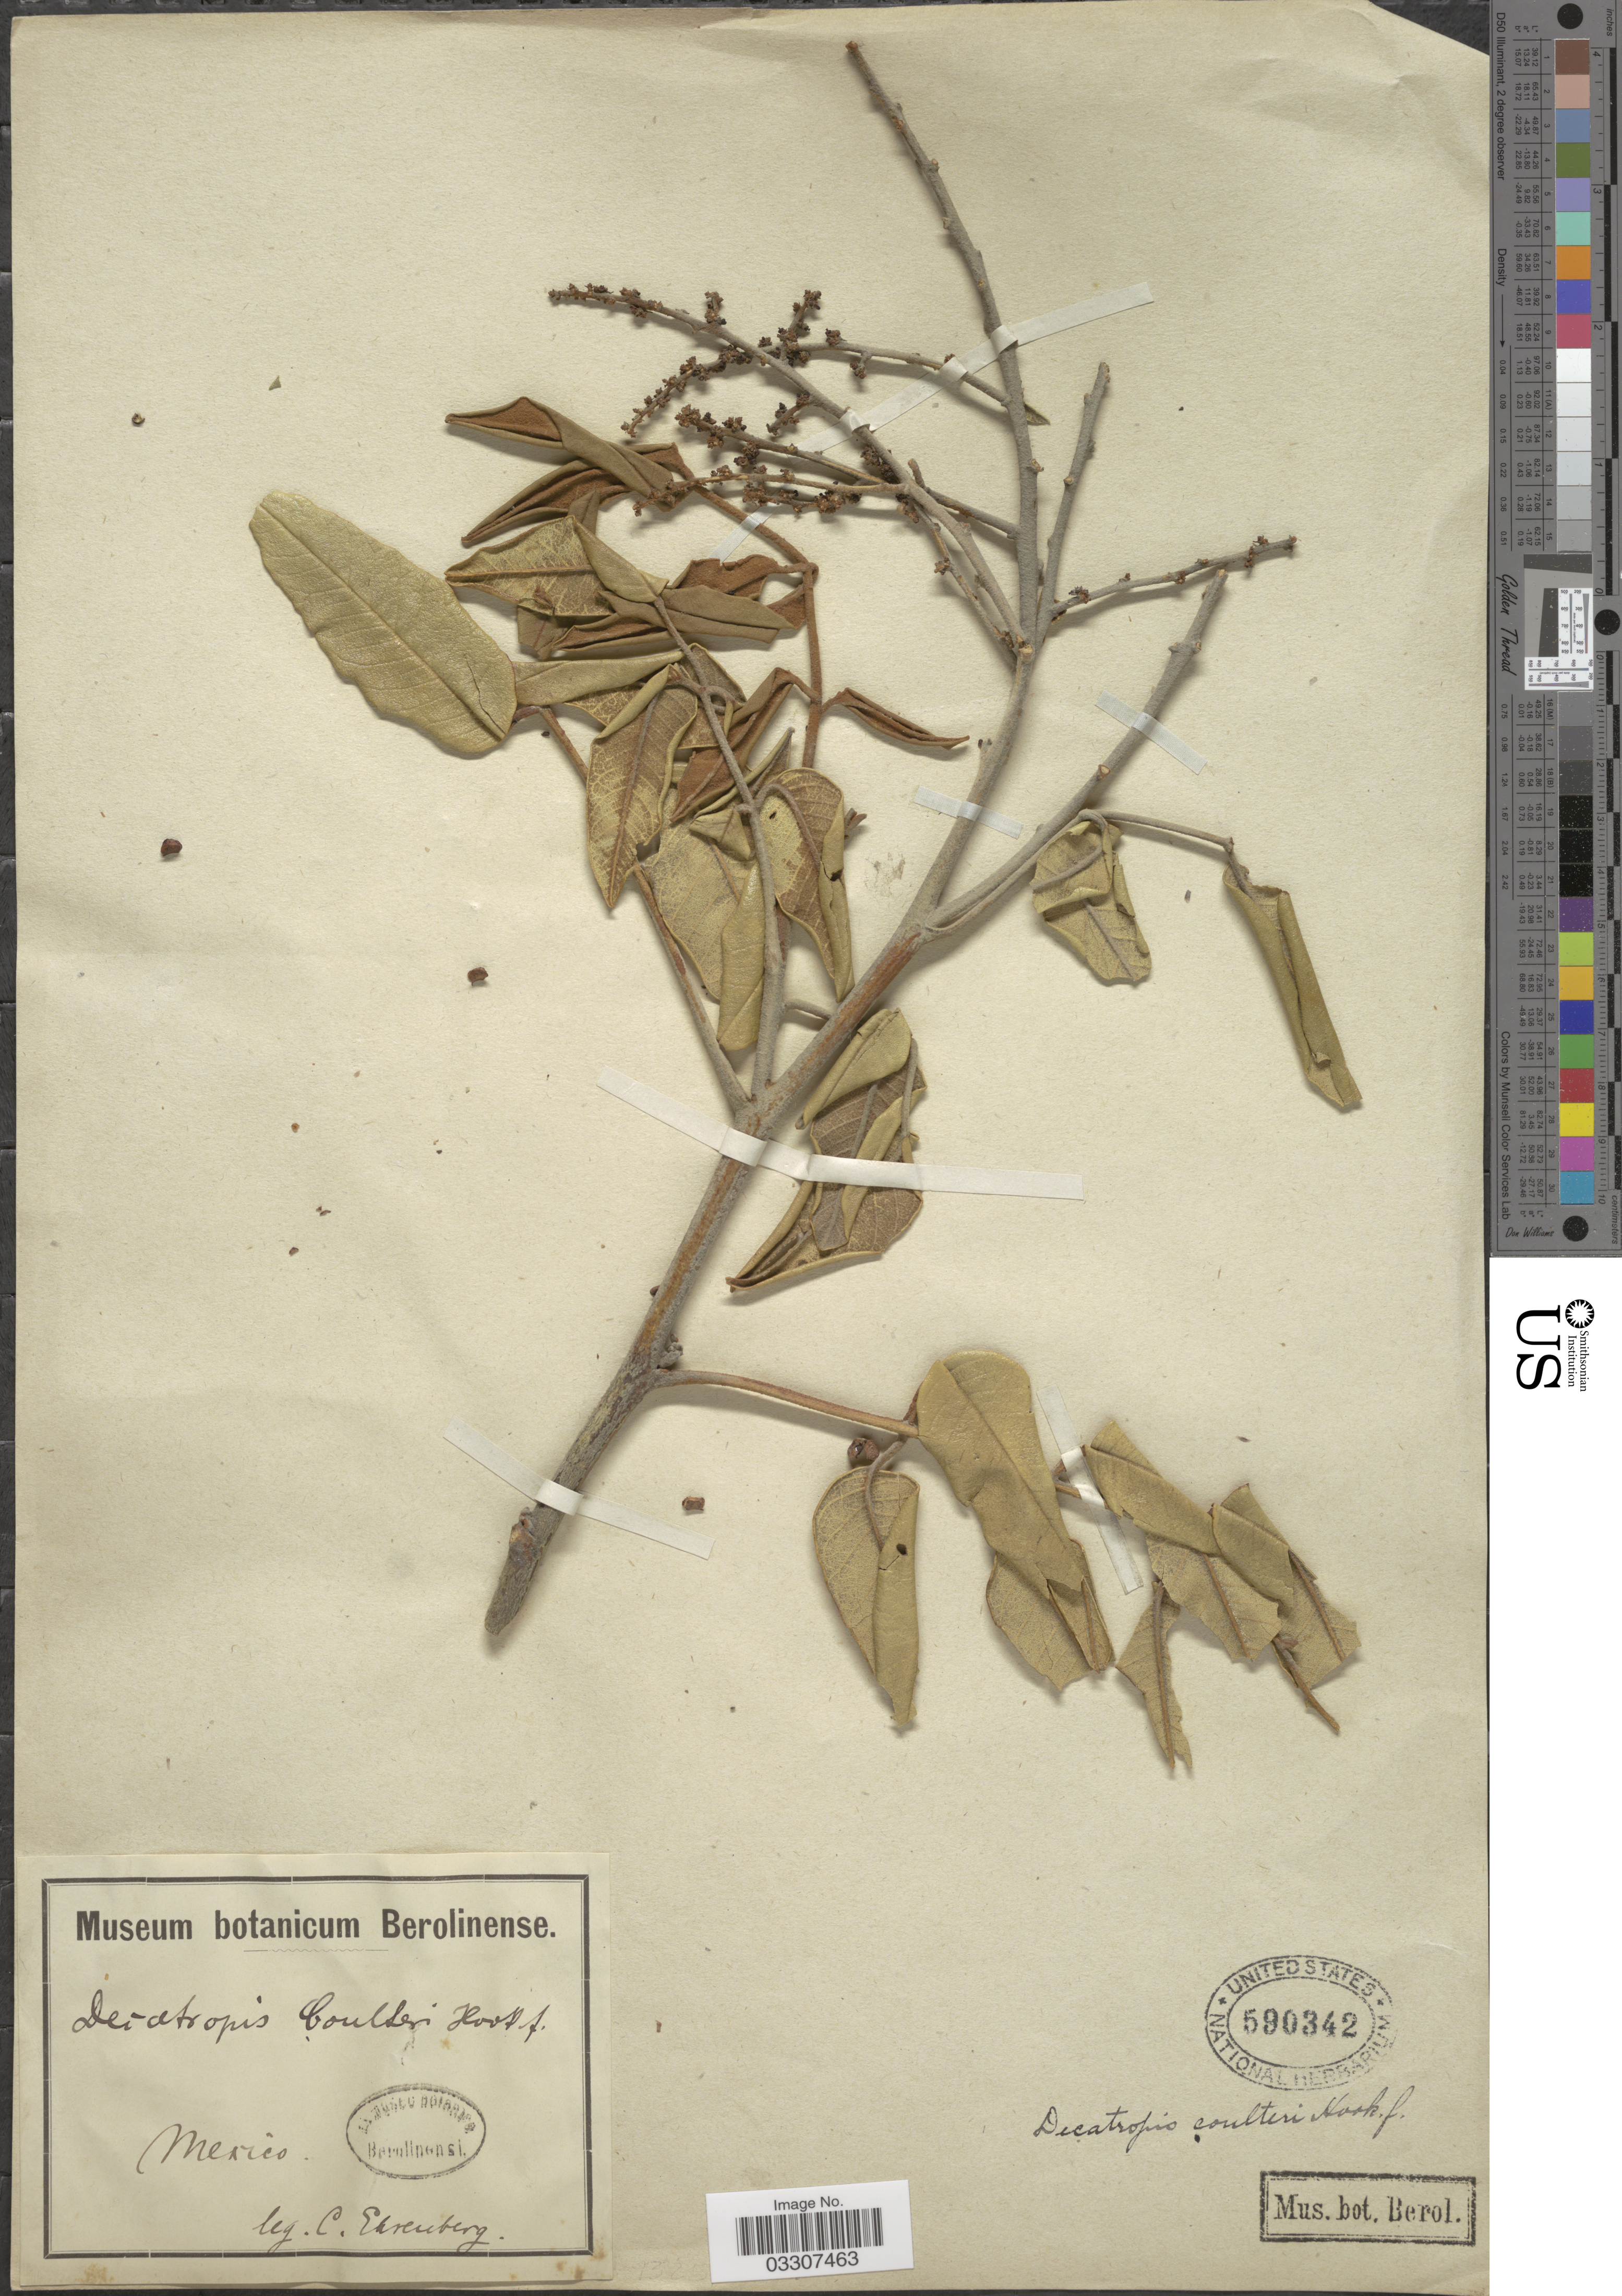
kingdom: Plantae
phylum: Tracheophyta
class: Magnoliopsida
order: Sapindales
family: Rutaceae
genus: Decatropis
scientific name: Decatropis coulteri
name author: Hook. f.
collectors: C. G. Ehrenberg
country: Mexico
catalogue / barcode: US 590342